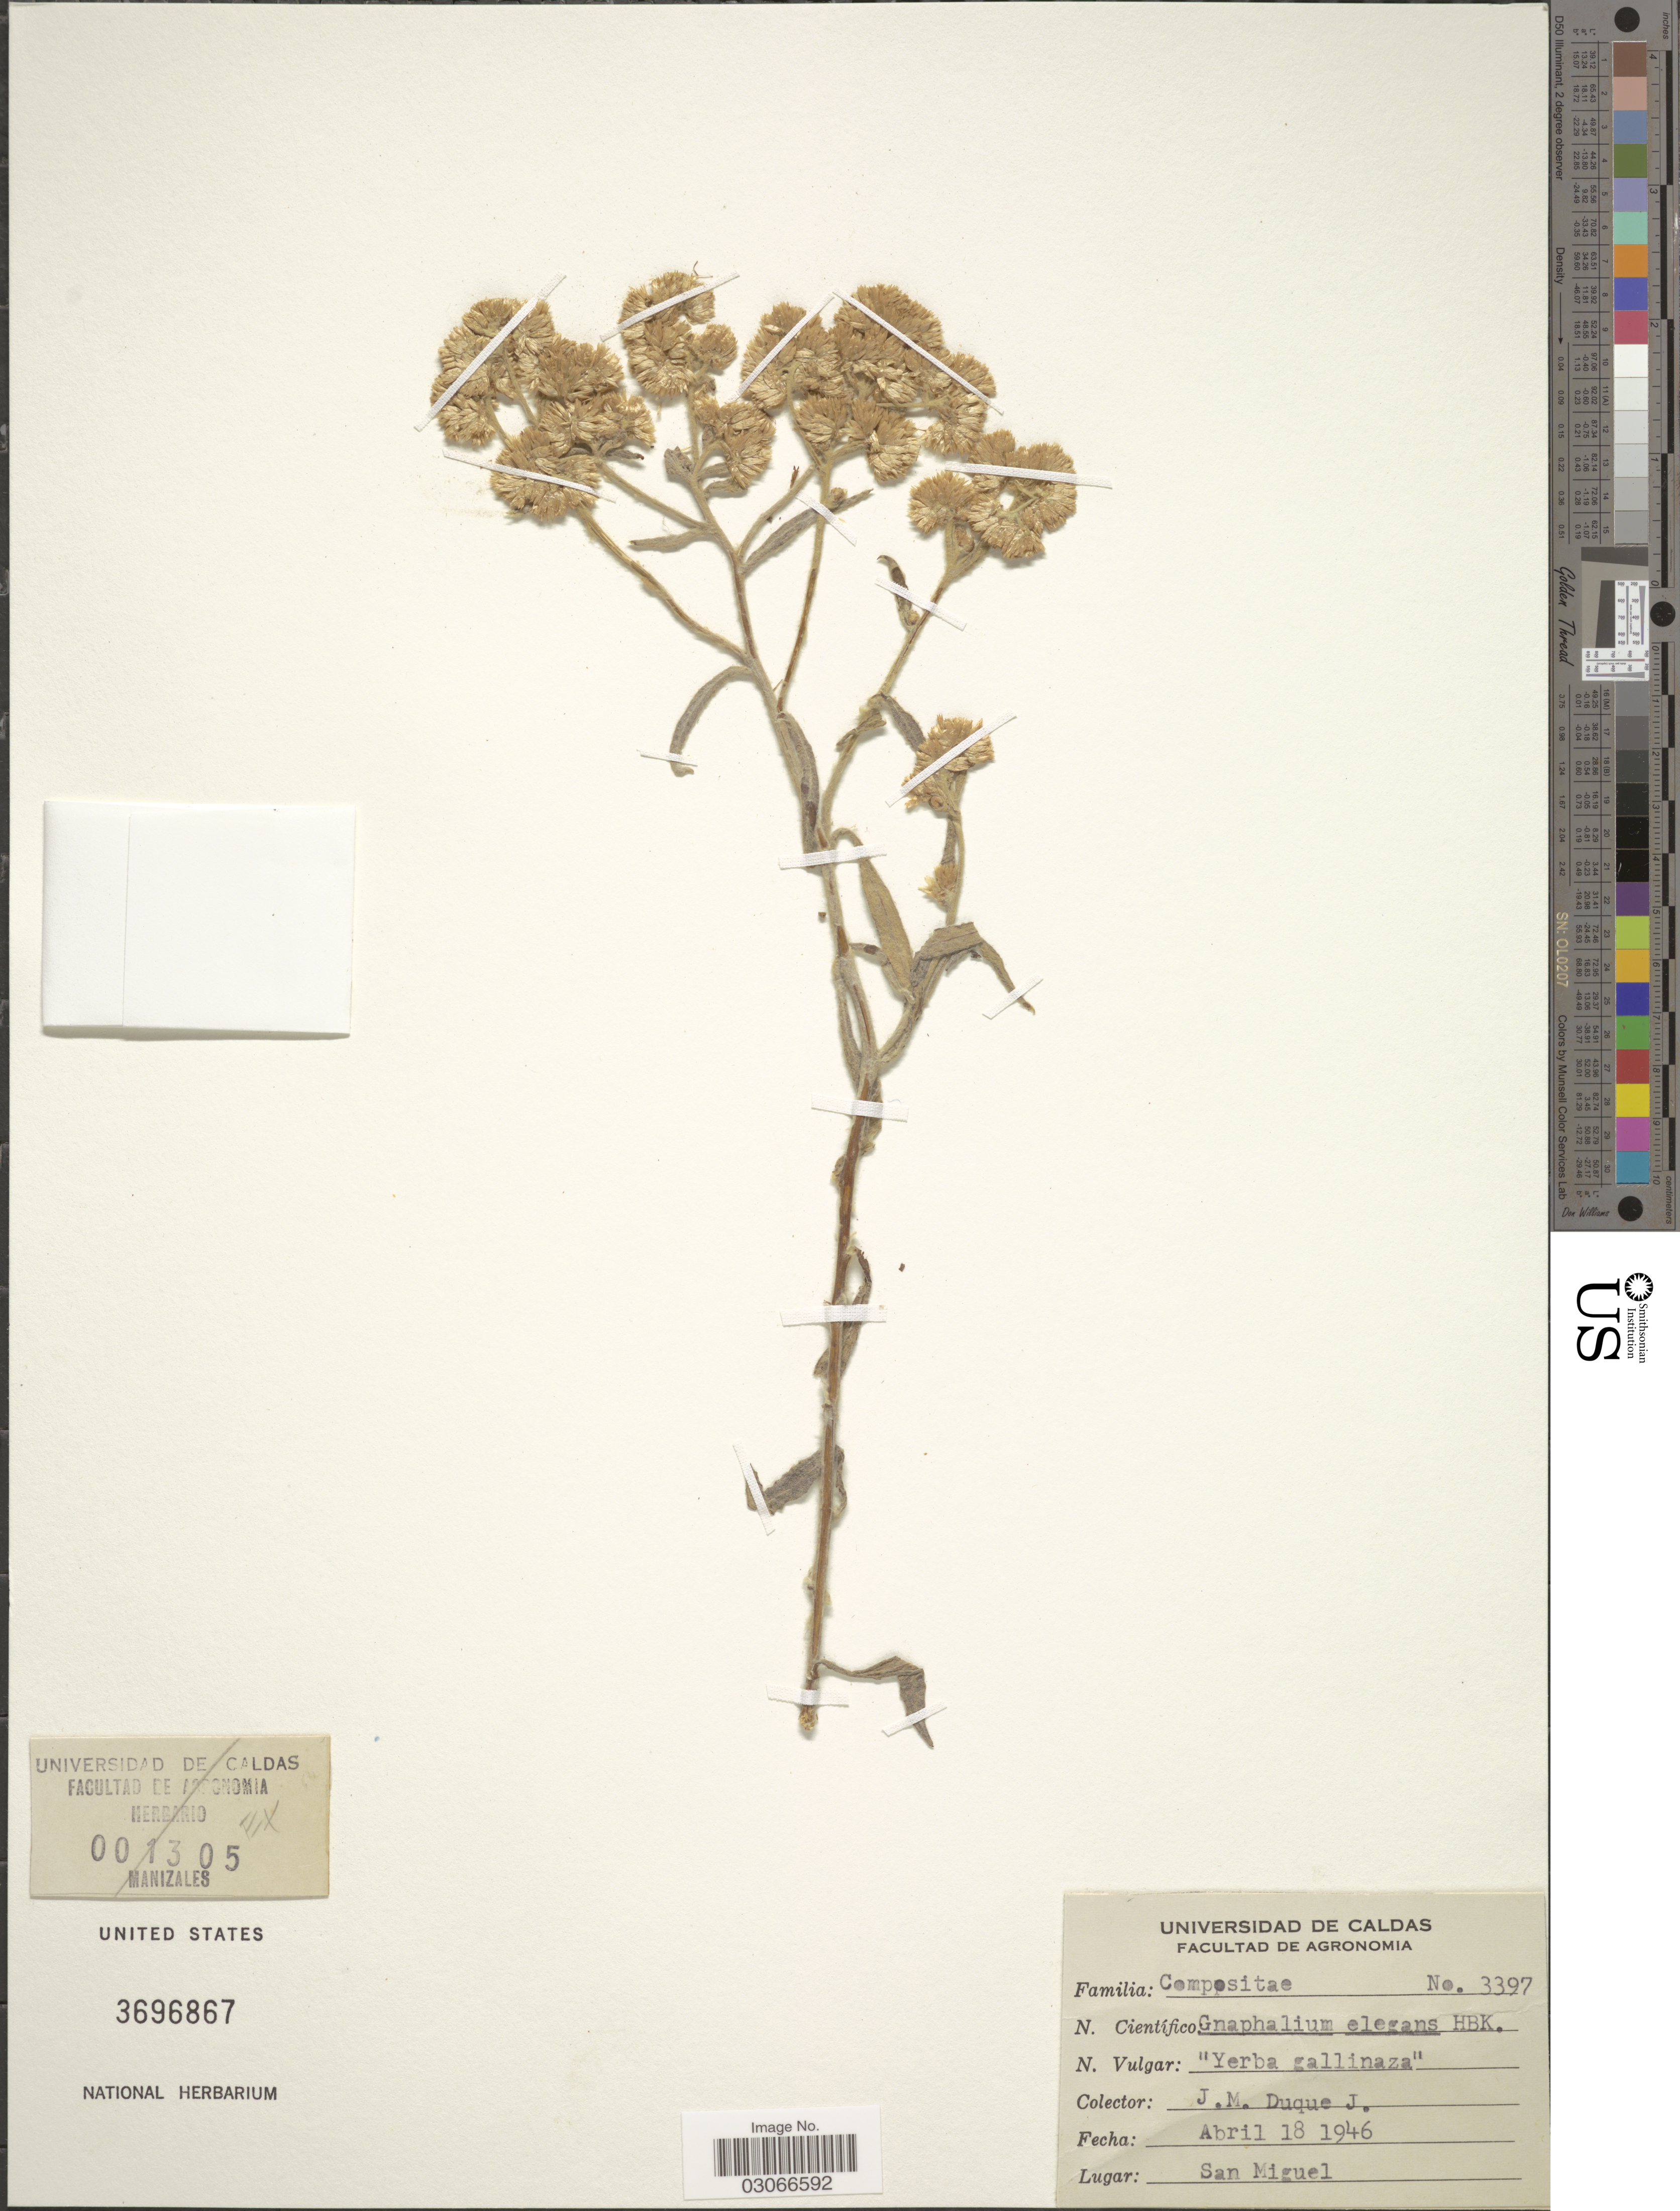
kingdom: Plantae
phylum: Tracheophyta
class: Magnoliopsida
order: Asterales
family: Asteraceae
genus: Gnaphalium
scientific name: Gnaphalium elegans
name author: Kunth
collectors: J. M. Duque Jaramillo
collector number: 3397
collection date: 1946-04-18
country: El Salvador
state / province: San Miguel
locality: San Miguel.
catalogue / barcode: US 3696867